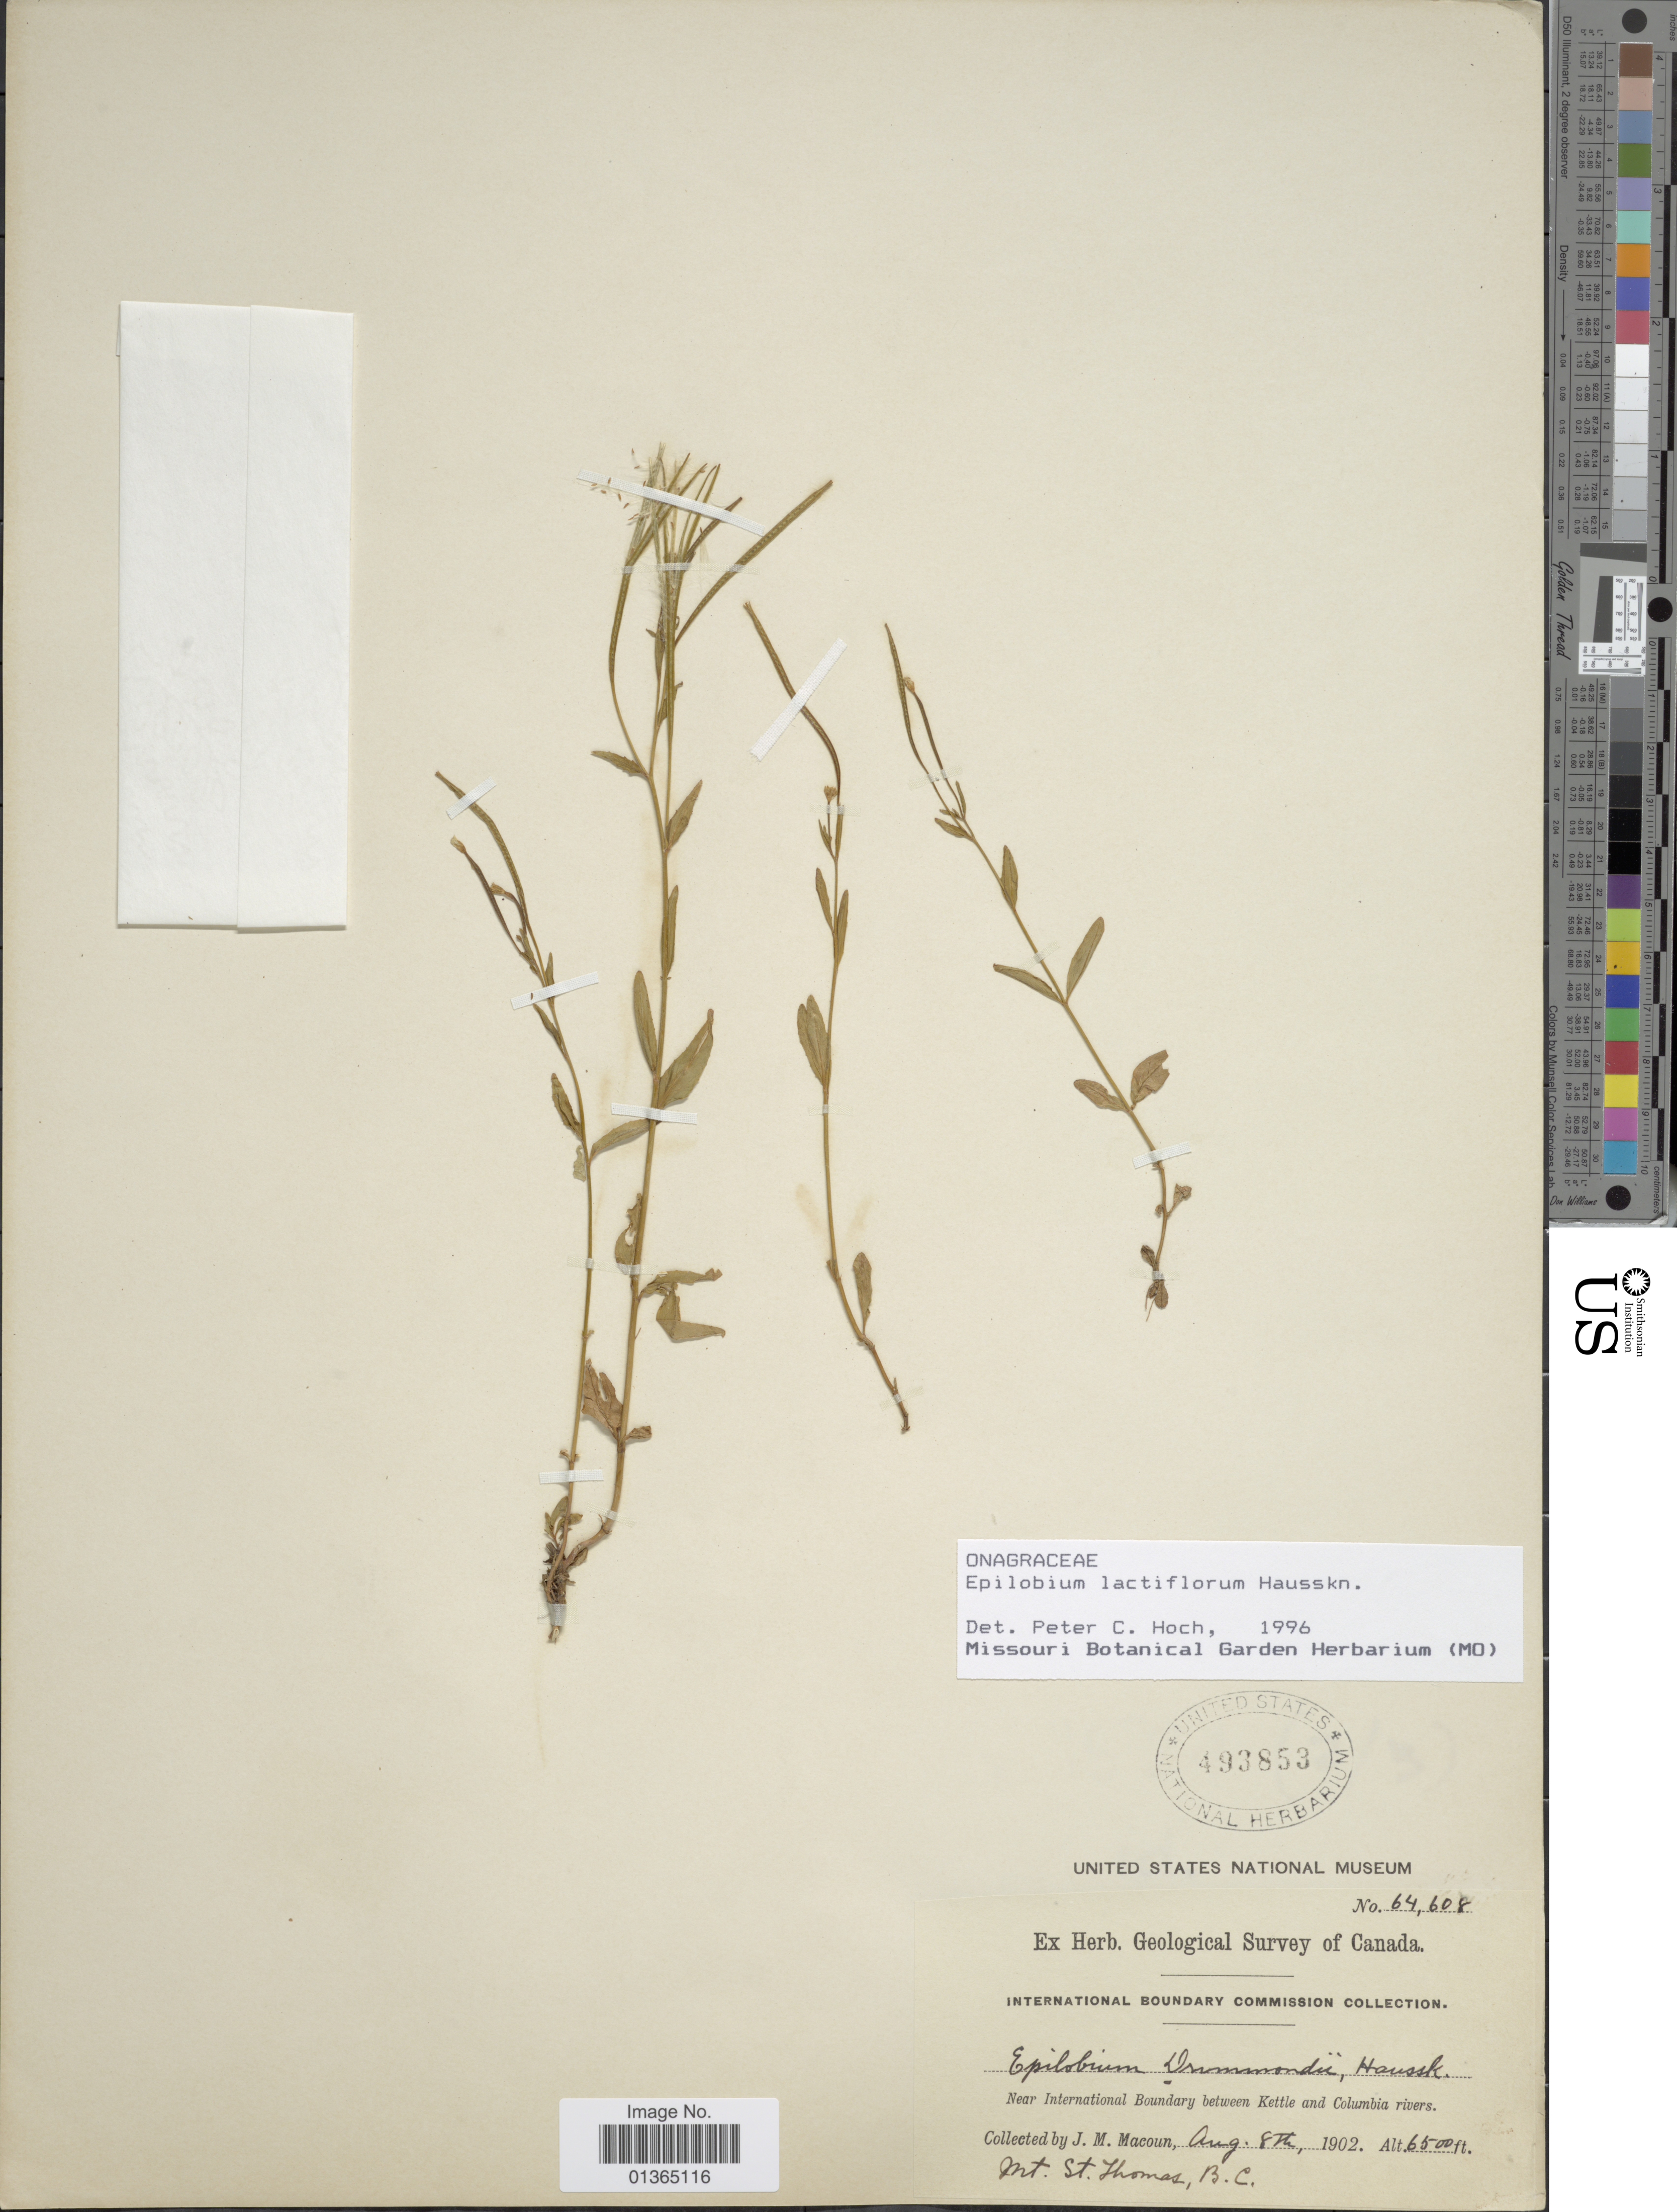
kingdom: Plantae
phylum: Tracheophyta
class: Magnoliopsida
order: Myrtales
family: Onagraceae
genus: Epilobium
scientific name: Epilobium lactiflorum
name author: Hausskn.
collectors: J. M. Macoun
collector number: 64608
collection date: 1902-08-08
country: Canada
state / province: British Columbia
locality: Near International Boundary between Kettle and Columbia rivers. Mt. St. Thomas.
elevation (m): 1981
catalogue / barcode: US 493853